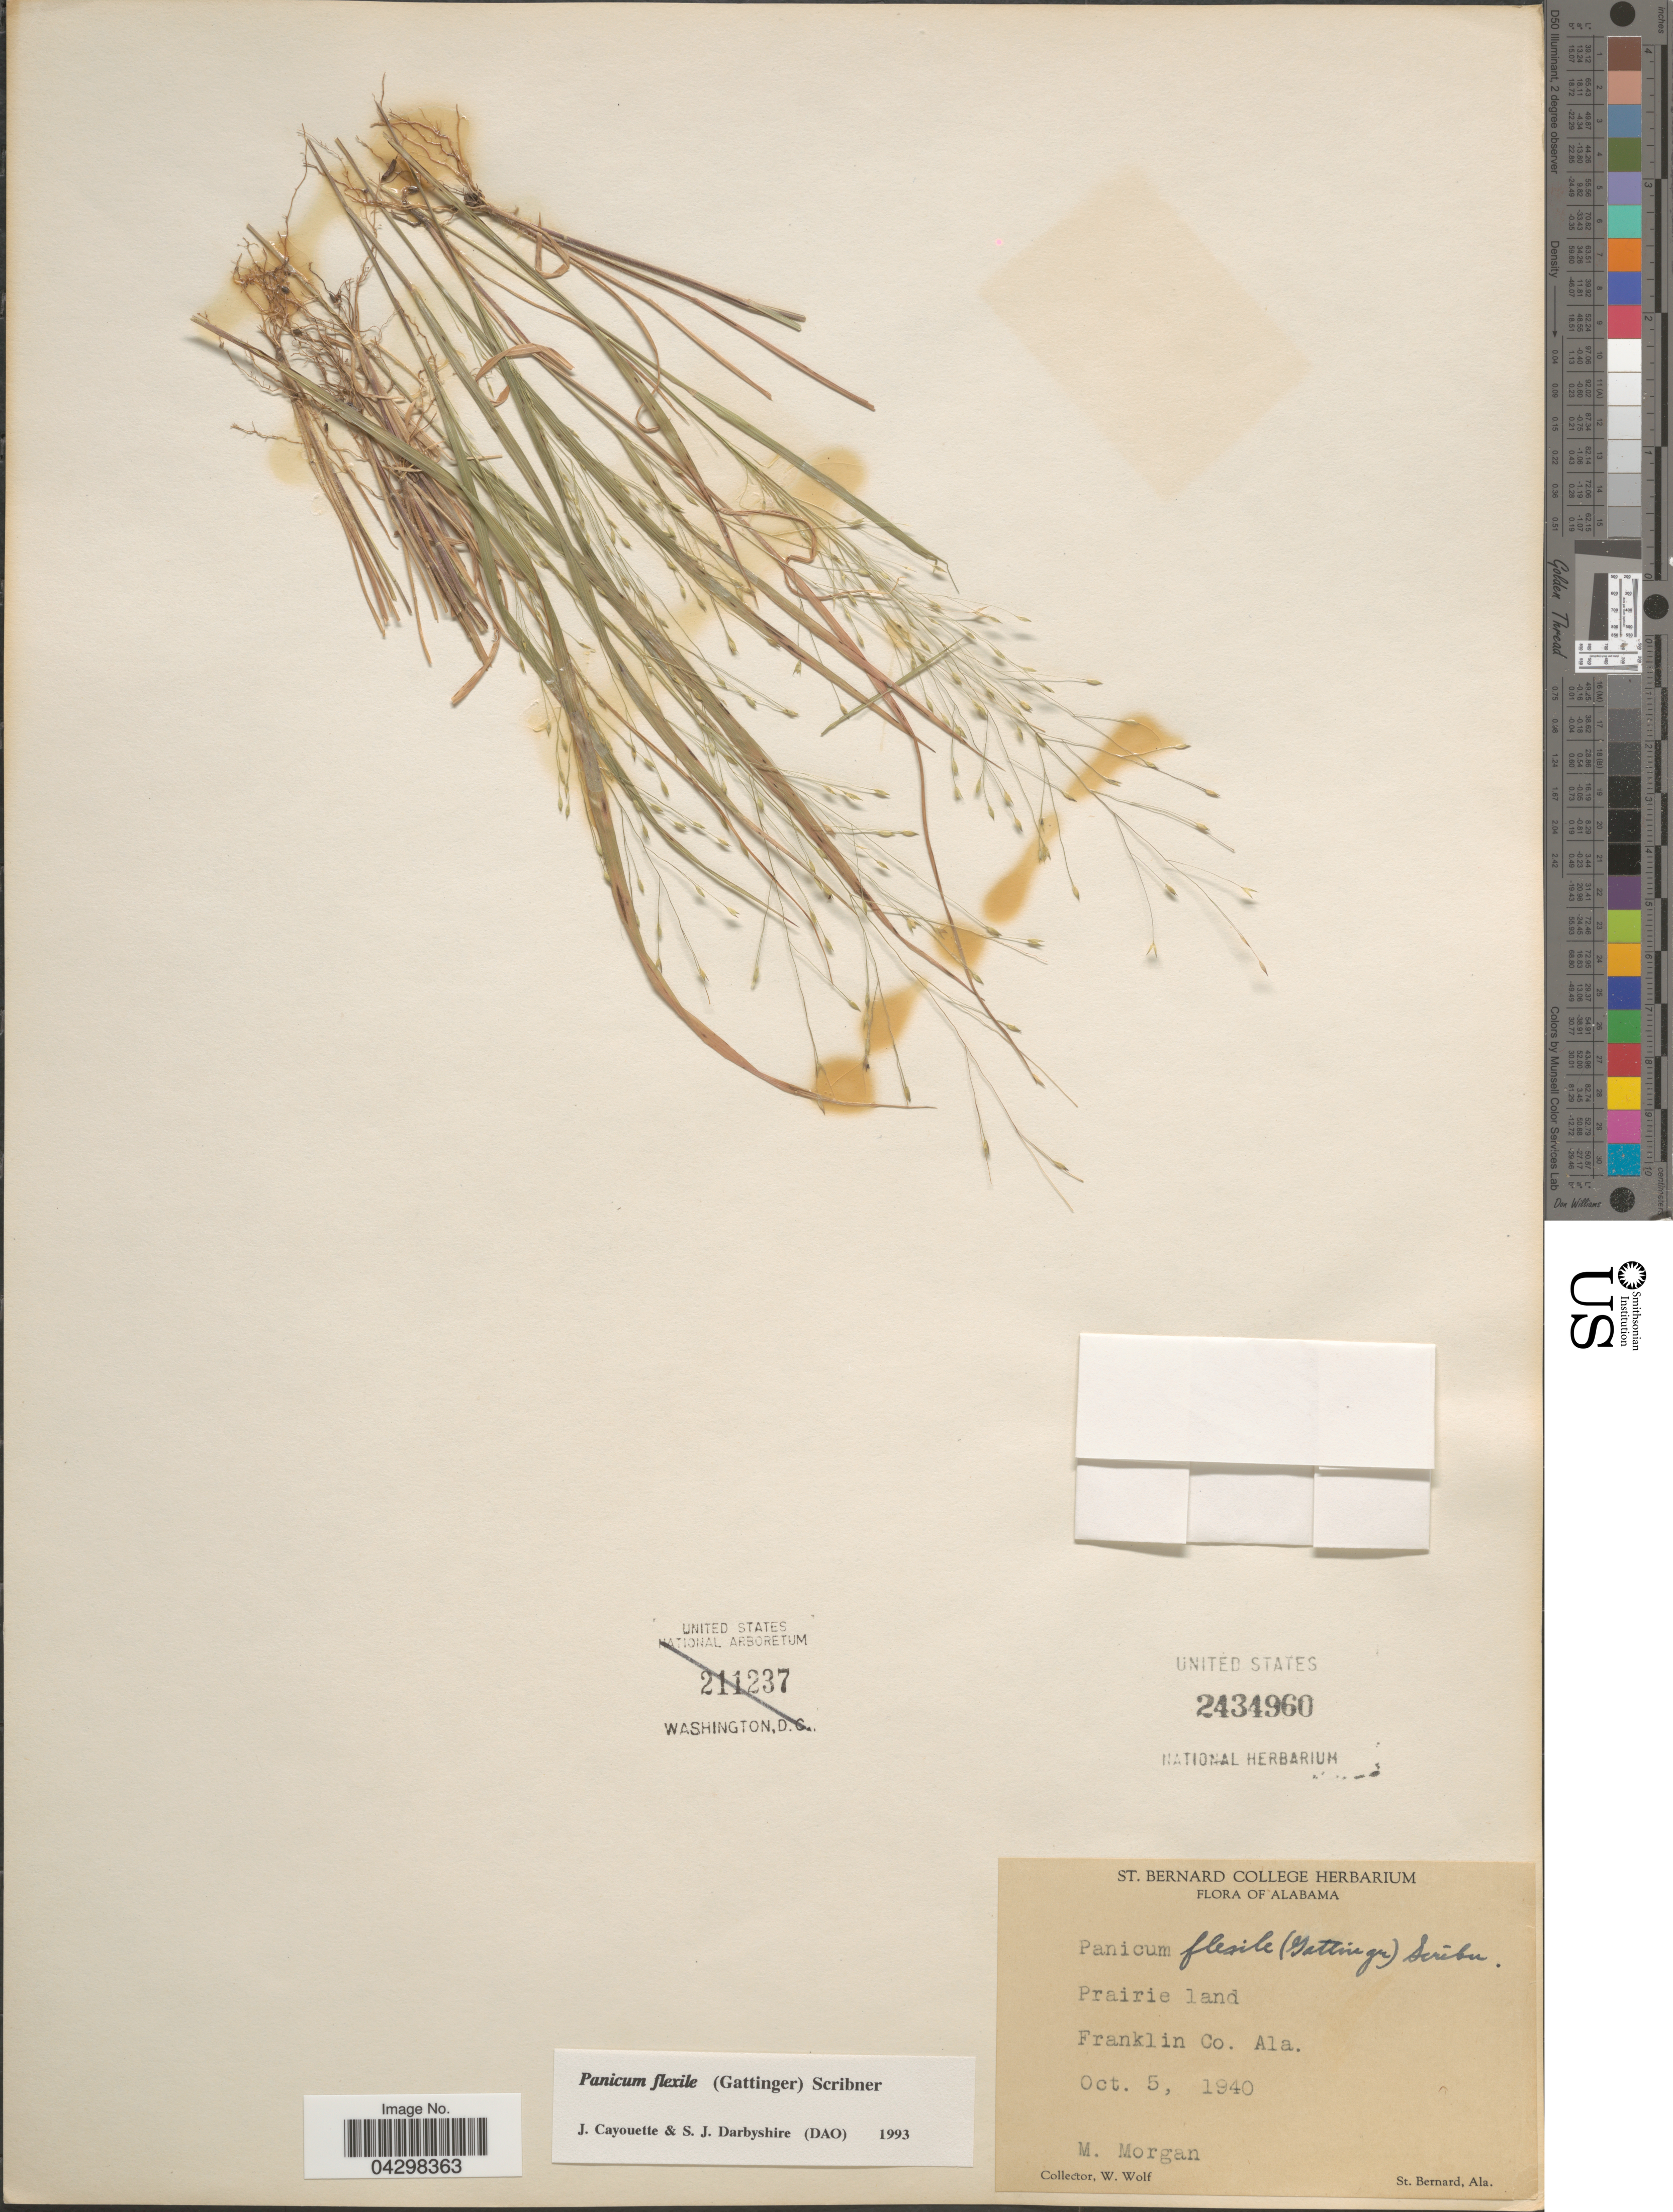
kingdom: Plantae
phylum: Tracheophyta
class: Liliopsida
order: Poales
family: Poaceae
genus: Panicum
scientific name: Panicum flexile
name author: (Gatt.) Scribn.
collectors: W. Wolf & M. Morgan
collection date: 1940-10-05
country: United States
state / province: Alabama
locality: Prairie land. Franklin Co. St. Bernard [unsure placement]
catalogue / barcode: US 2434960